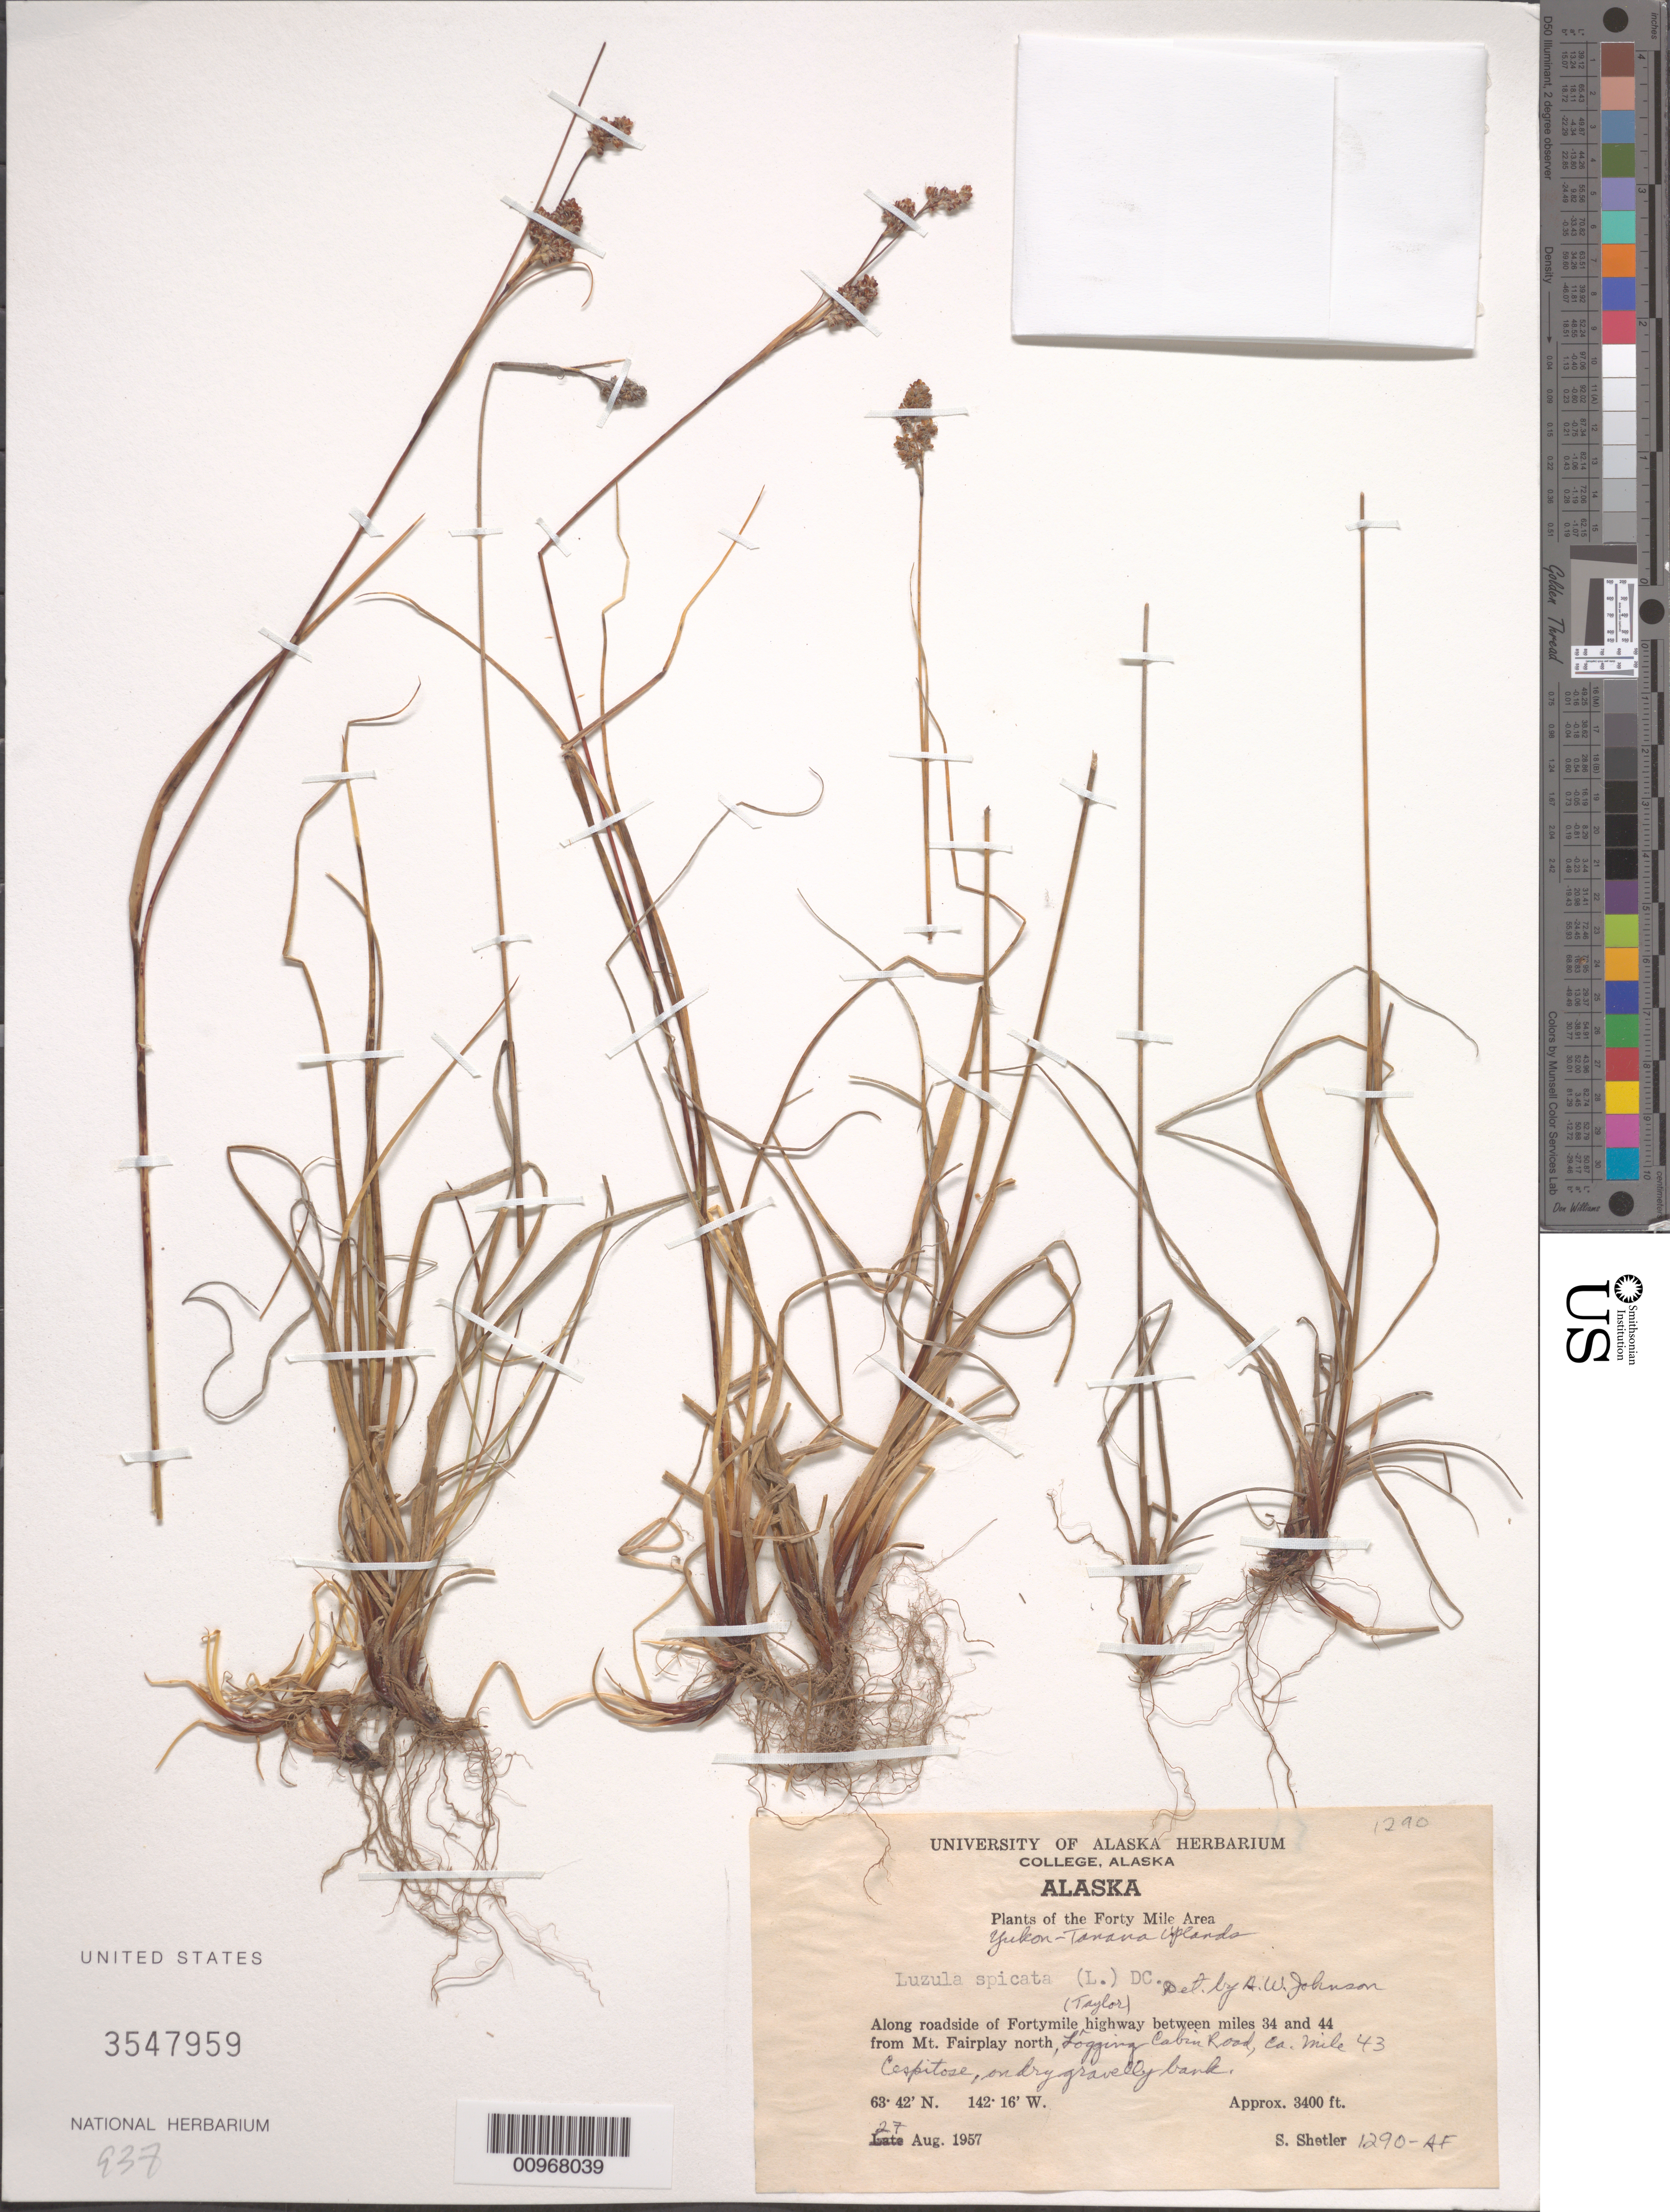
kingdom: Plantae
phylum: Tracheophyta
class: Liliopsida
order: Poales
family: Juncaceae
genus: Luzula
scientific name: Luzula spicata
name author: (L.) DC.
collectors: S. Shetler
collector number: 1290-AF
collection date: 1957-08-27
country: United States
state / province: Alaska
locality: The Forty Mile Area. Yukon-Tanana Uplands. Along roadside of Fortymile highway between miles 34 and 44 from Mt. Fairplay north, Logging Cabin Road, ca. mile 43.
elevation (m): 1036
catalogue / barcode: US 3547959